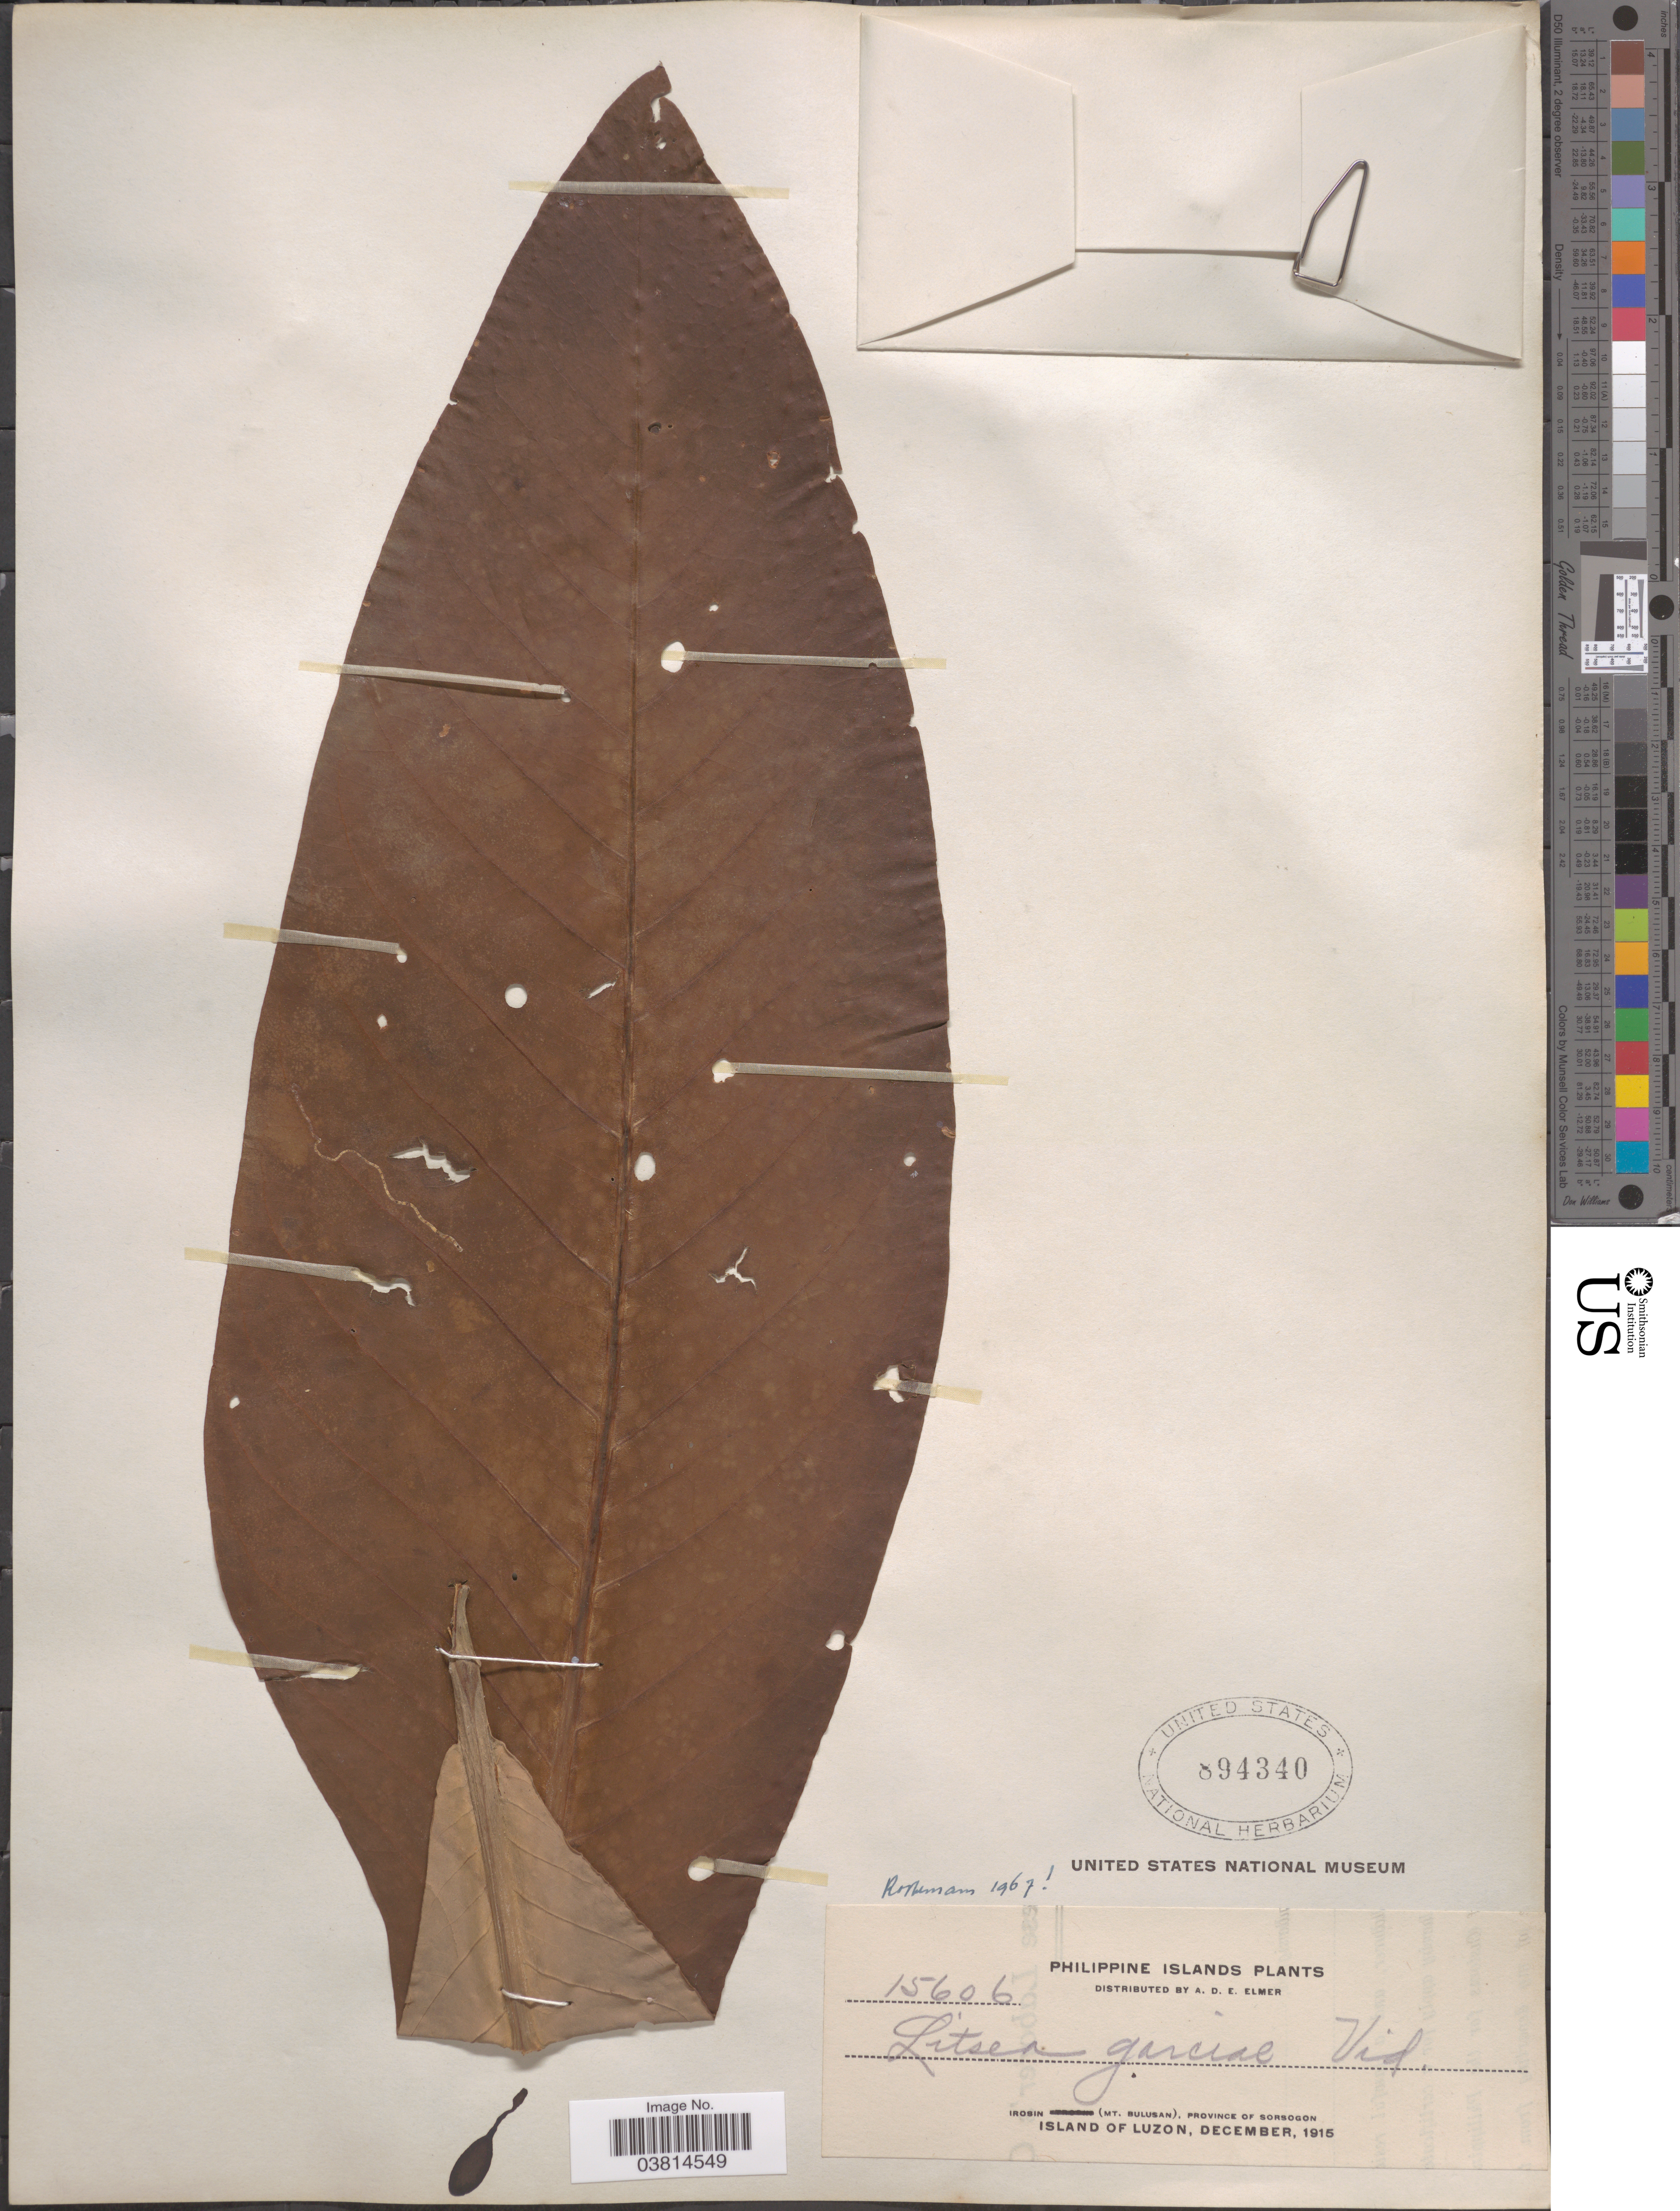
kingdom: Plantae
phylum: Tracheophyta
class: Magnoliopsida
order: Laurales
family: Lauraceae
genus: Litsea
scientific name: Litsea garciae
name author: S. Vidal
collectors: A. D. E. Elmer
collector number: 15606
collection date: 1915-12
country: Philippines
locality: Irosin (Mt. Bulusan), Province of Sorsogon. Island of Luzon.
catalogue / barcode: US 894340